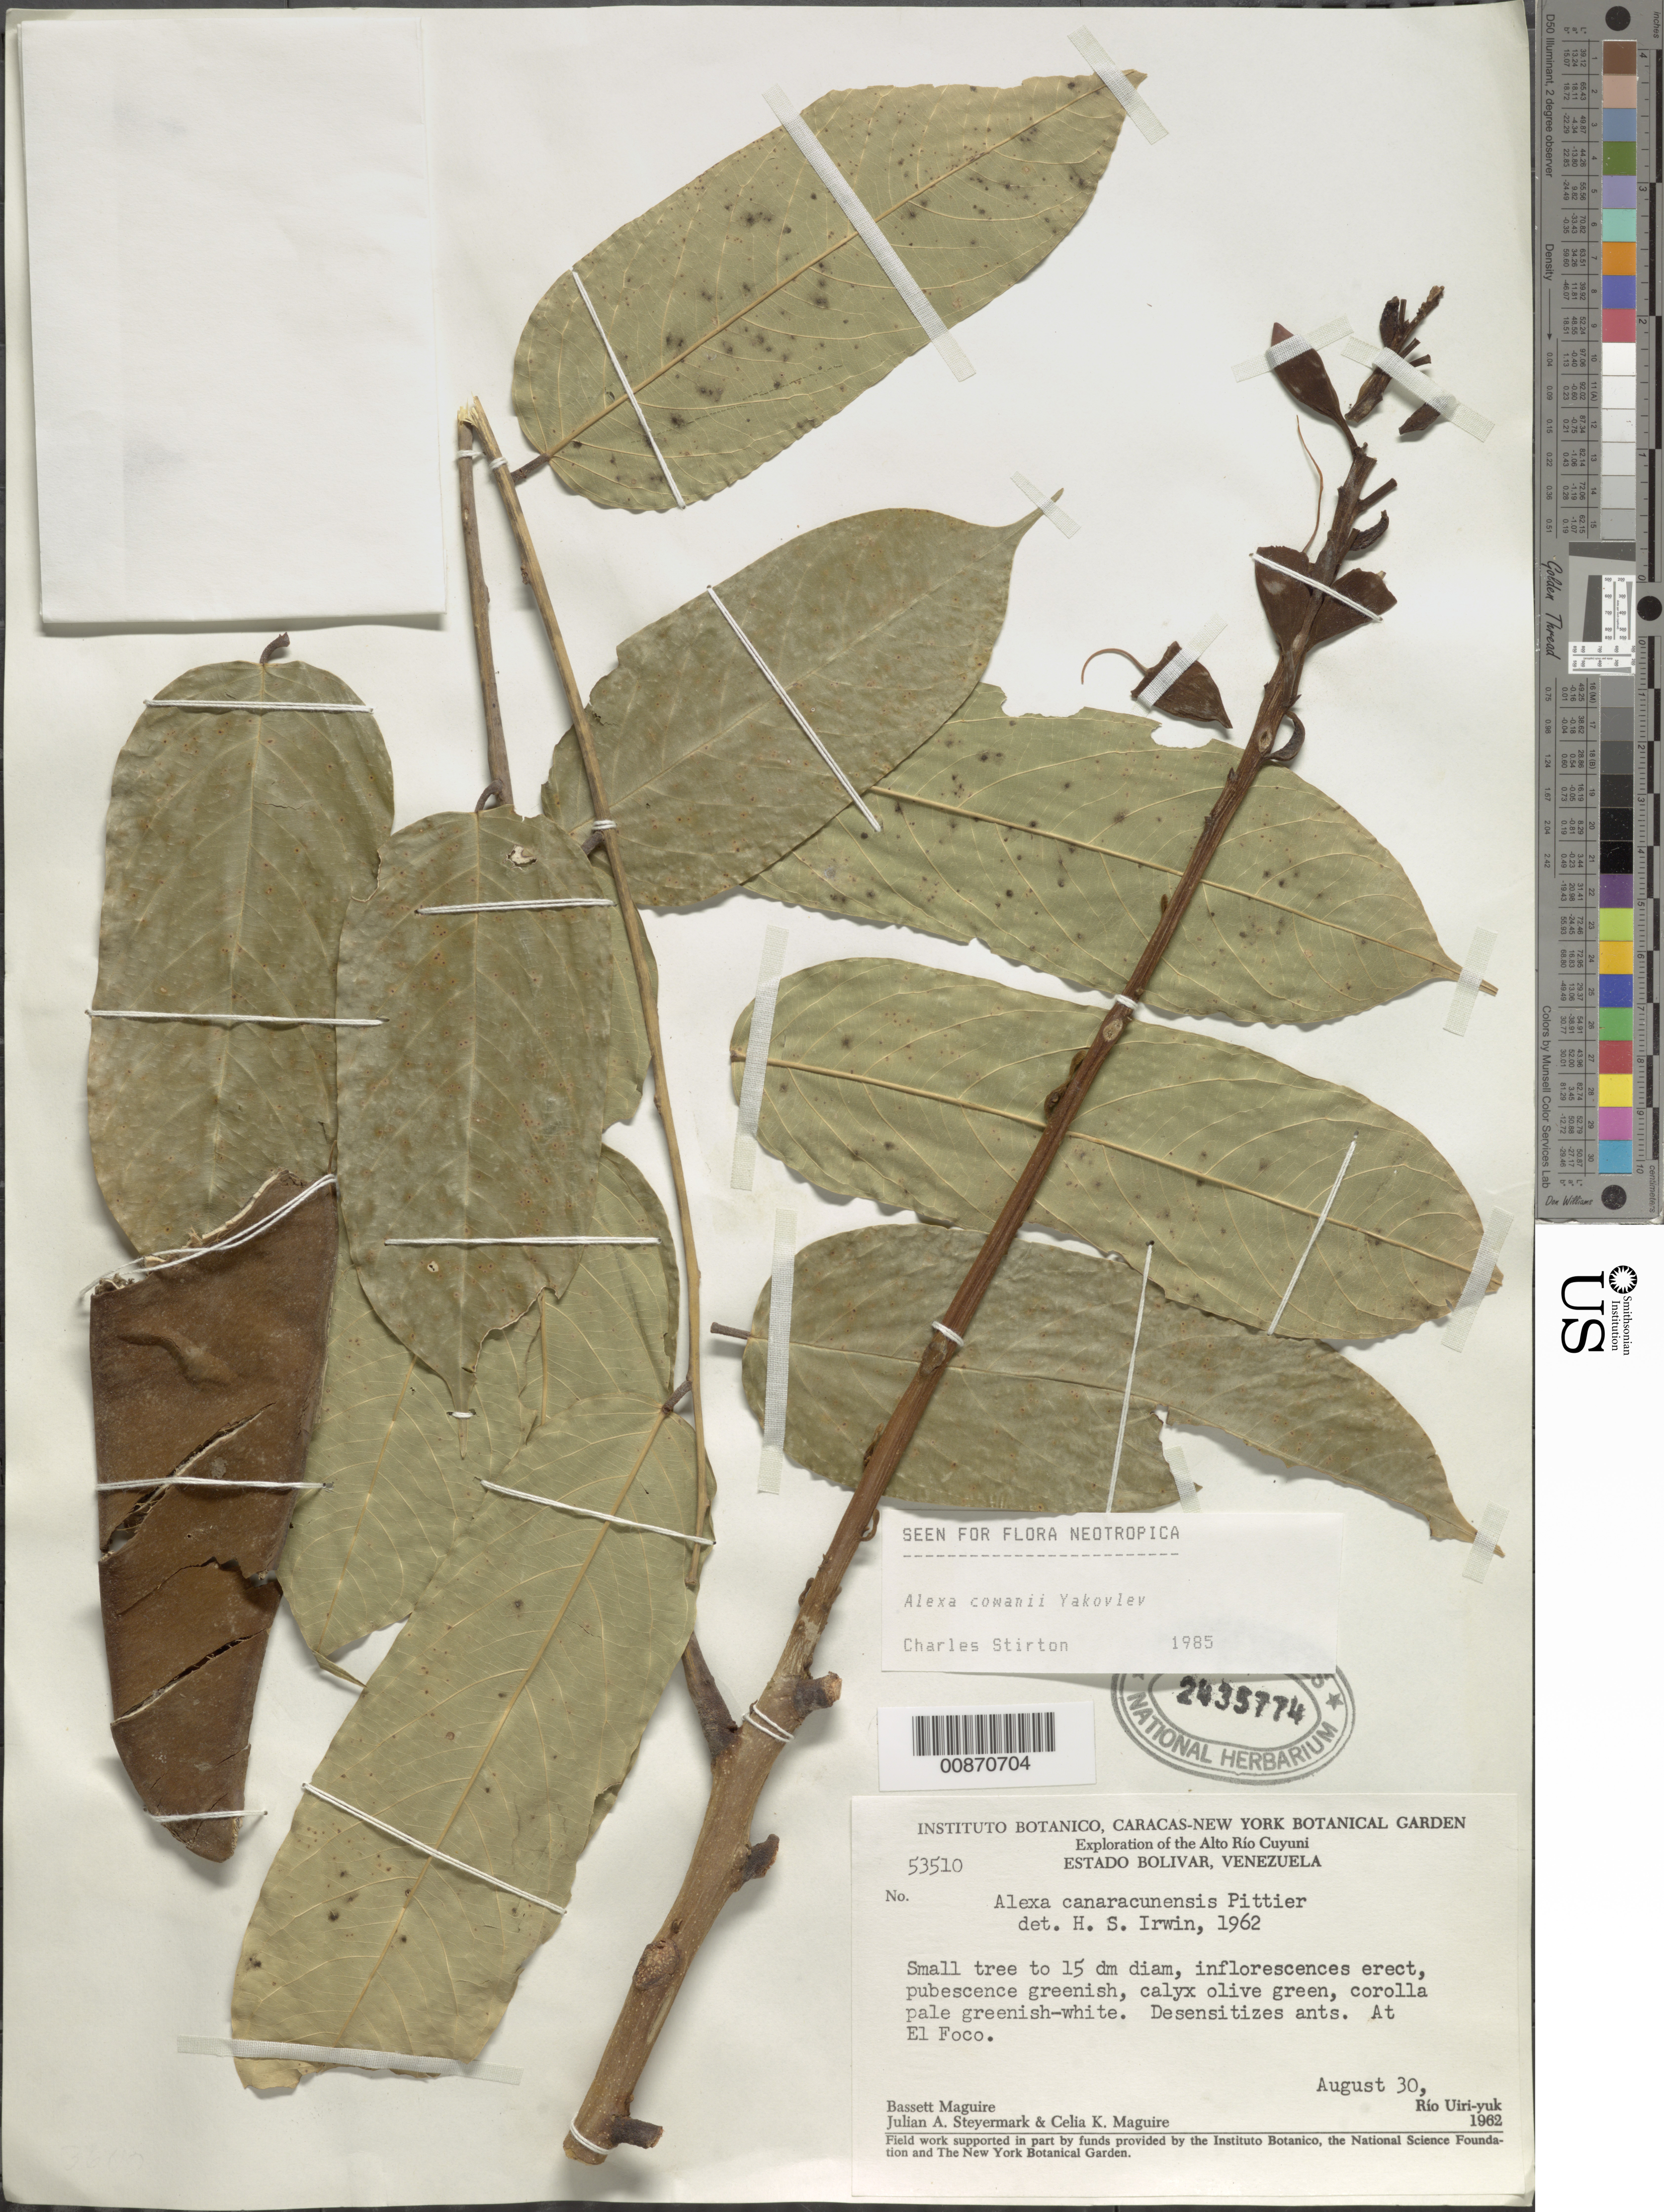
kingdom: Plantae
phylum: Tracheophyta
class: Magnoliopsida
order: Fabales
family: Fabaceae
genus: Alexa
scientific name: Alexa cowanii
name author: Yakovlev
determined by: Stirton, Charles H.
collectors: B. Maguire, J. Steyermark & C. K. Maguire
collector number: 53510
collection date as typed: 30-Aug-62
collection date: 1962-08-30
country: Venezuela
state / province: Bolívar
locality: Alto Río Cuyuni, El Foco, Río Uiri-yuk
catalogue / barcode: US 2435774